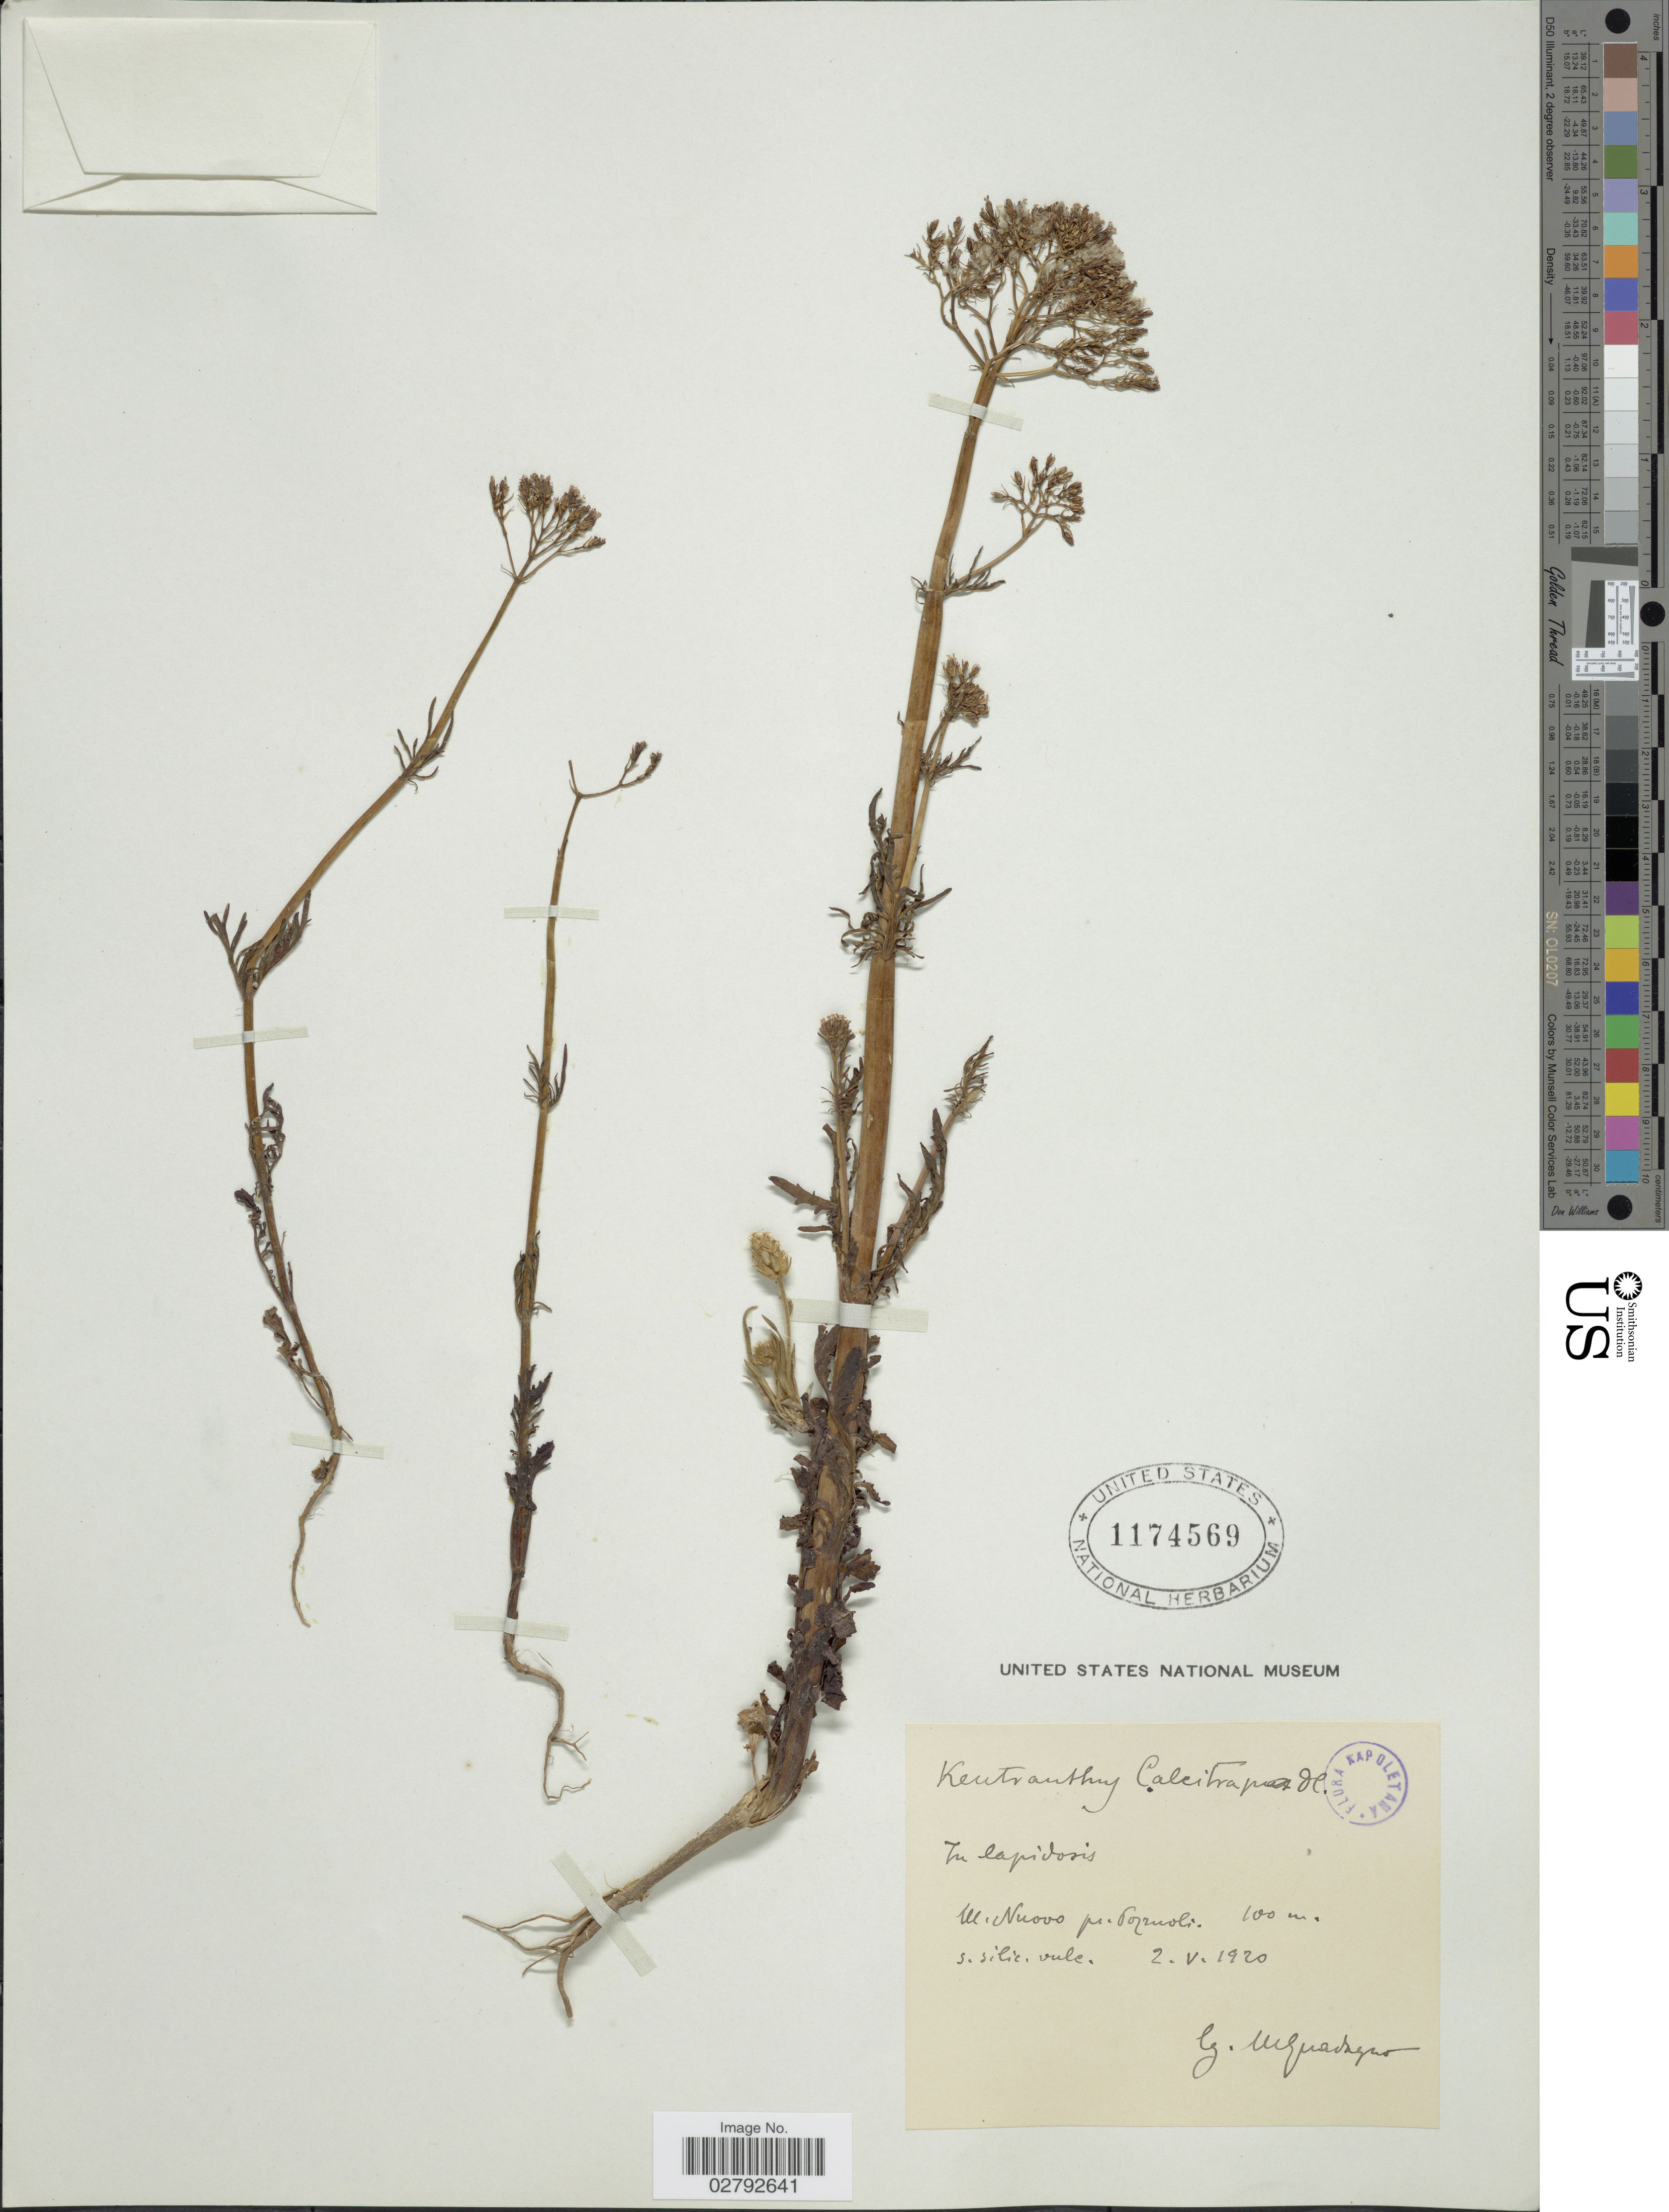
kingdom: Plantae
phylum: Tracheophyta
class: Magnoliopsida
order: Dipsacales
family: Caprifoliaceae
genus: Centranthus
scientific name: Centranthus calcitrapa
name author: DC.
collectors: M. Guadagno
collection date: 1920-05-02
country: Italy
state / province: Campania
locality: M. Nuovo pr. Pozzuoli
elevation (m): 100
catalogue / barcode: US 1174569